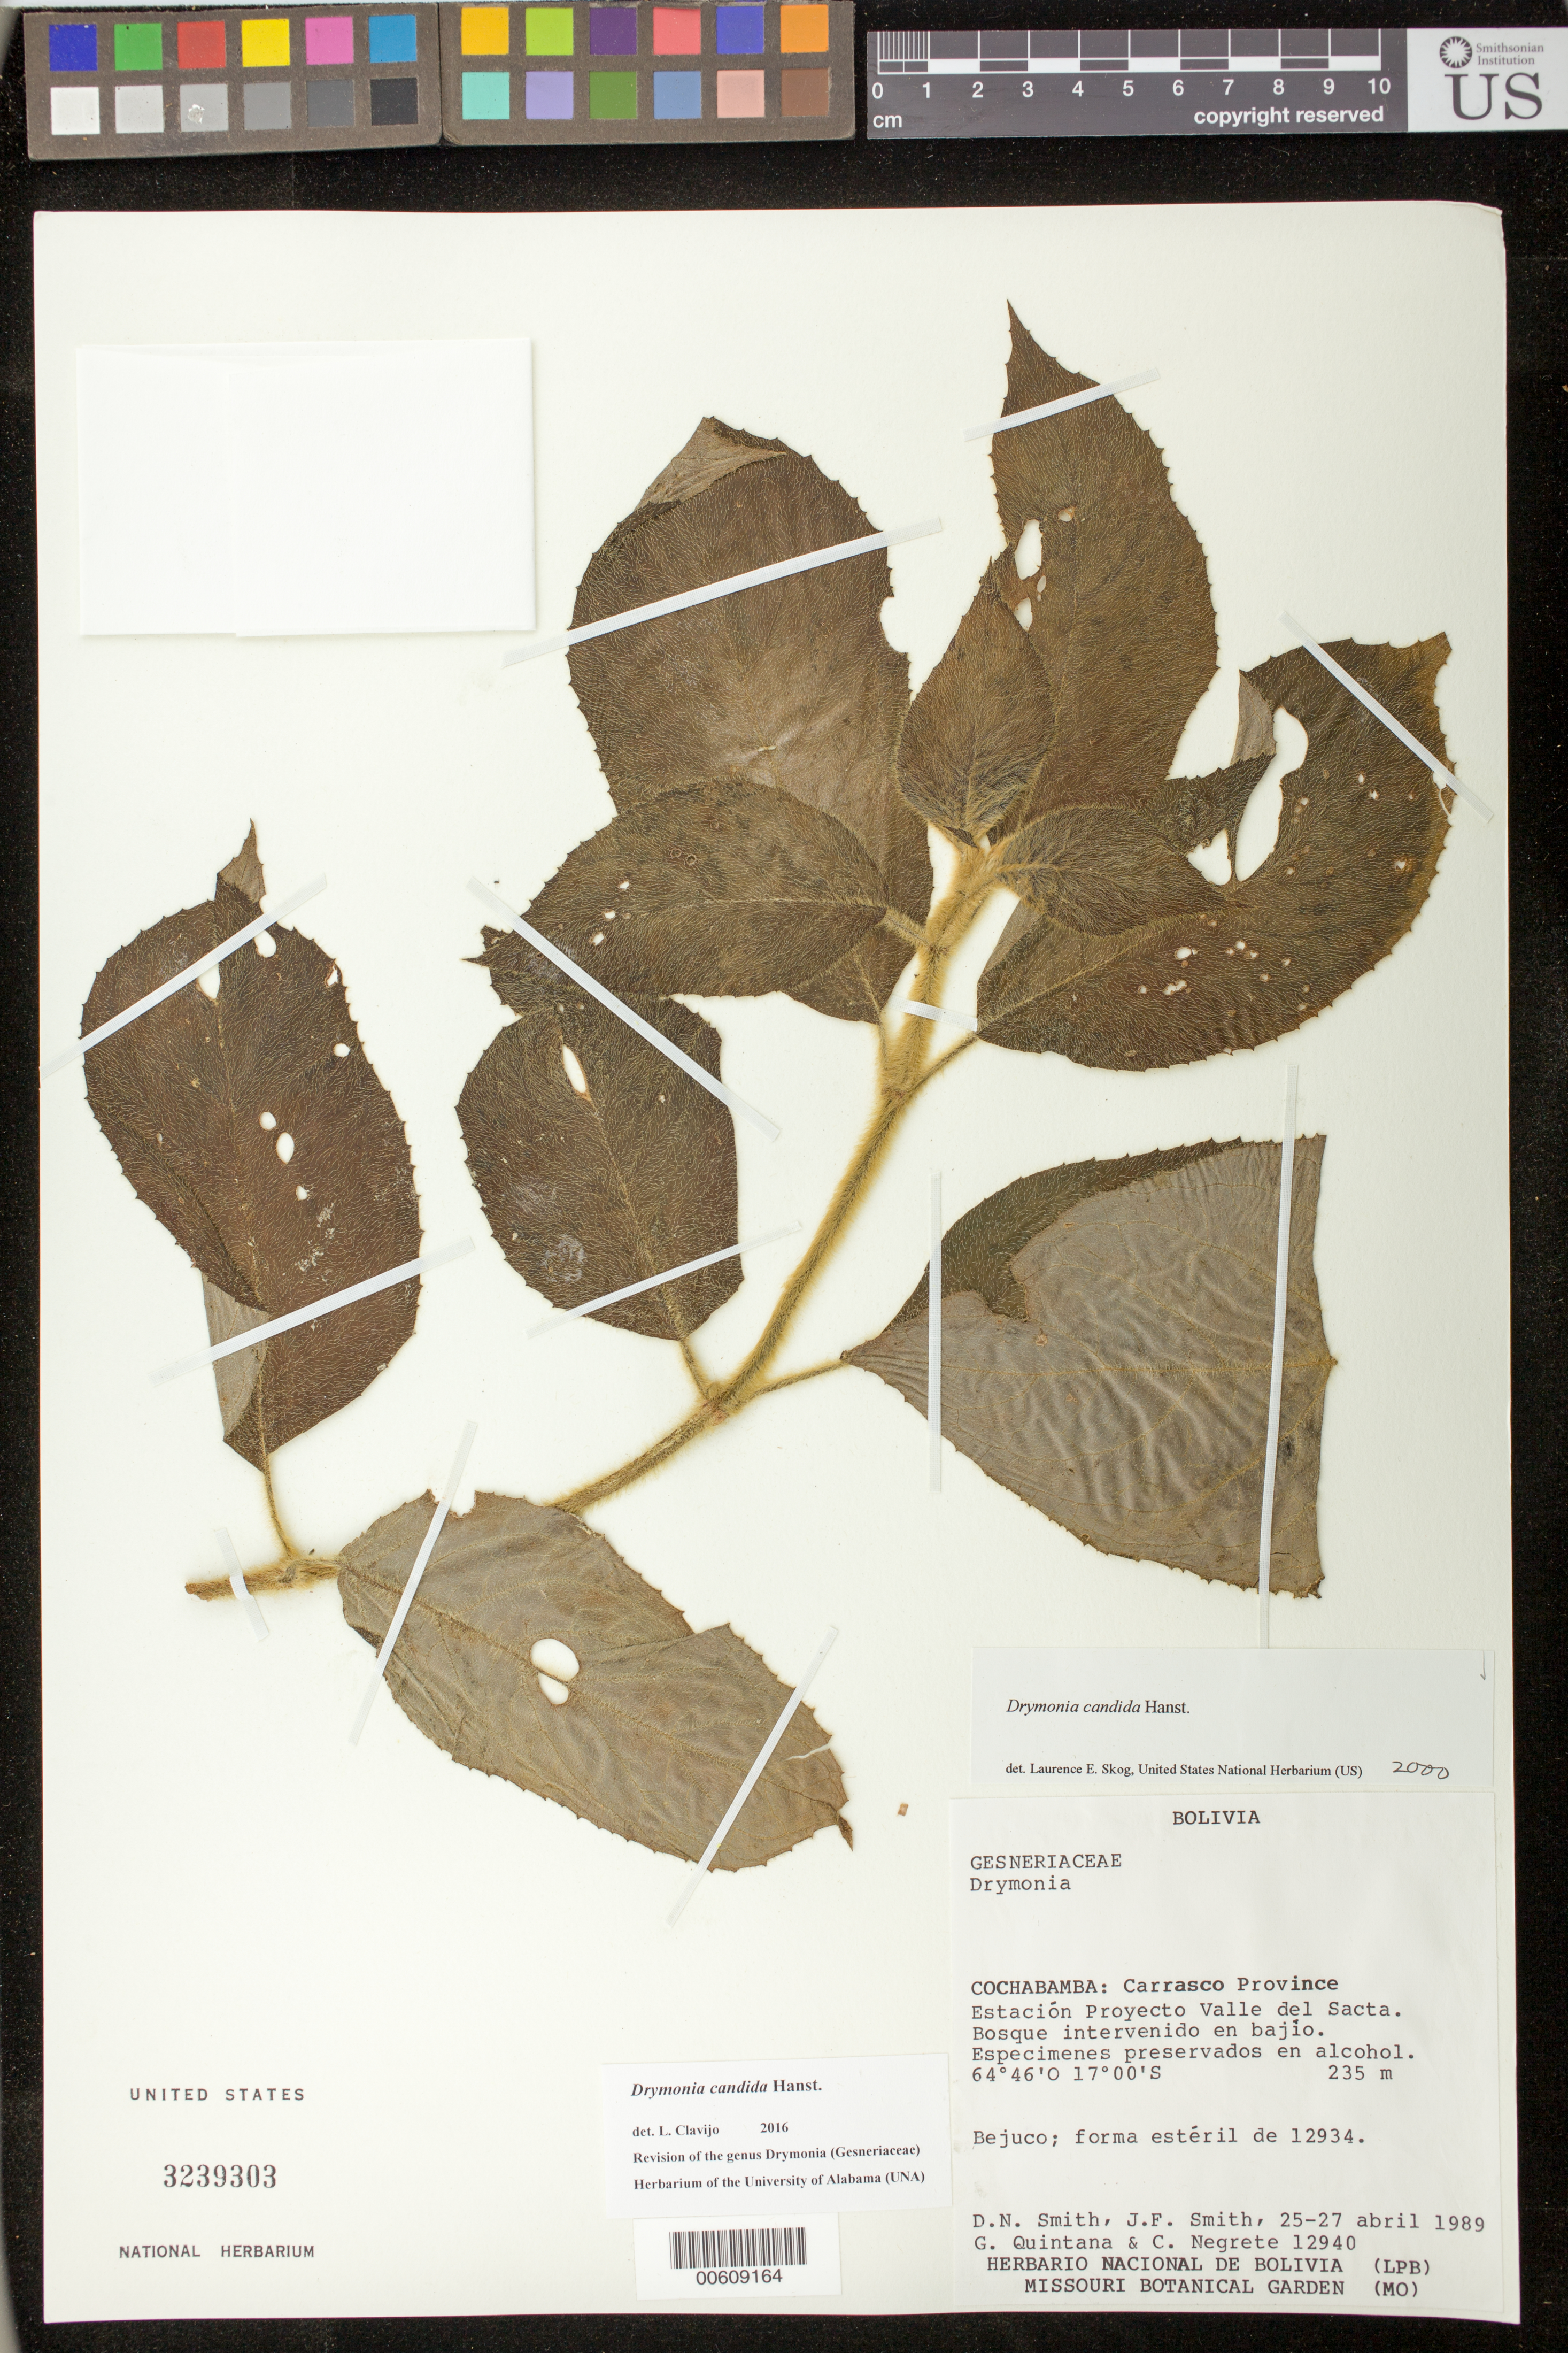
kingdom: Plantae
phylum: Tracheophyta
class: Magnoliopsida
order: Lamiales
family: Gesneriaceae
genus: Drymonia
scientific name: Drymonia candida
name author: Hanst.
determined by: Skog, Laurence E.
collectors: D. Smith, F. Smith, G. Quintana & C. Negrete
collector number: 12940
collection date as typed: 25-27 Apr 1989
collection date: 1989-04-25/1989-04-27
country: Bolivia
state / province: Cochabamba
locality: Prov. Carrasco; Estación Proyecto Valle del Sacta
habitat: Bosque intervenido en bajío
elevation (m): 235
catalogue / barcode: US 3239303